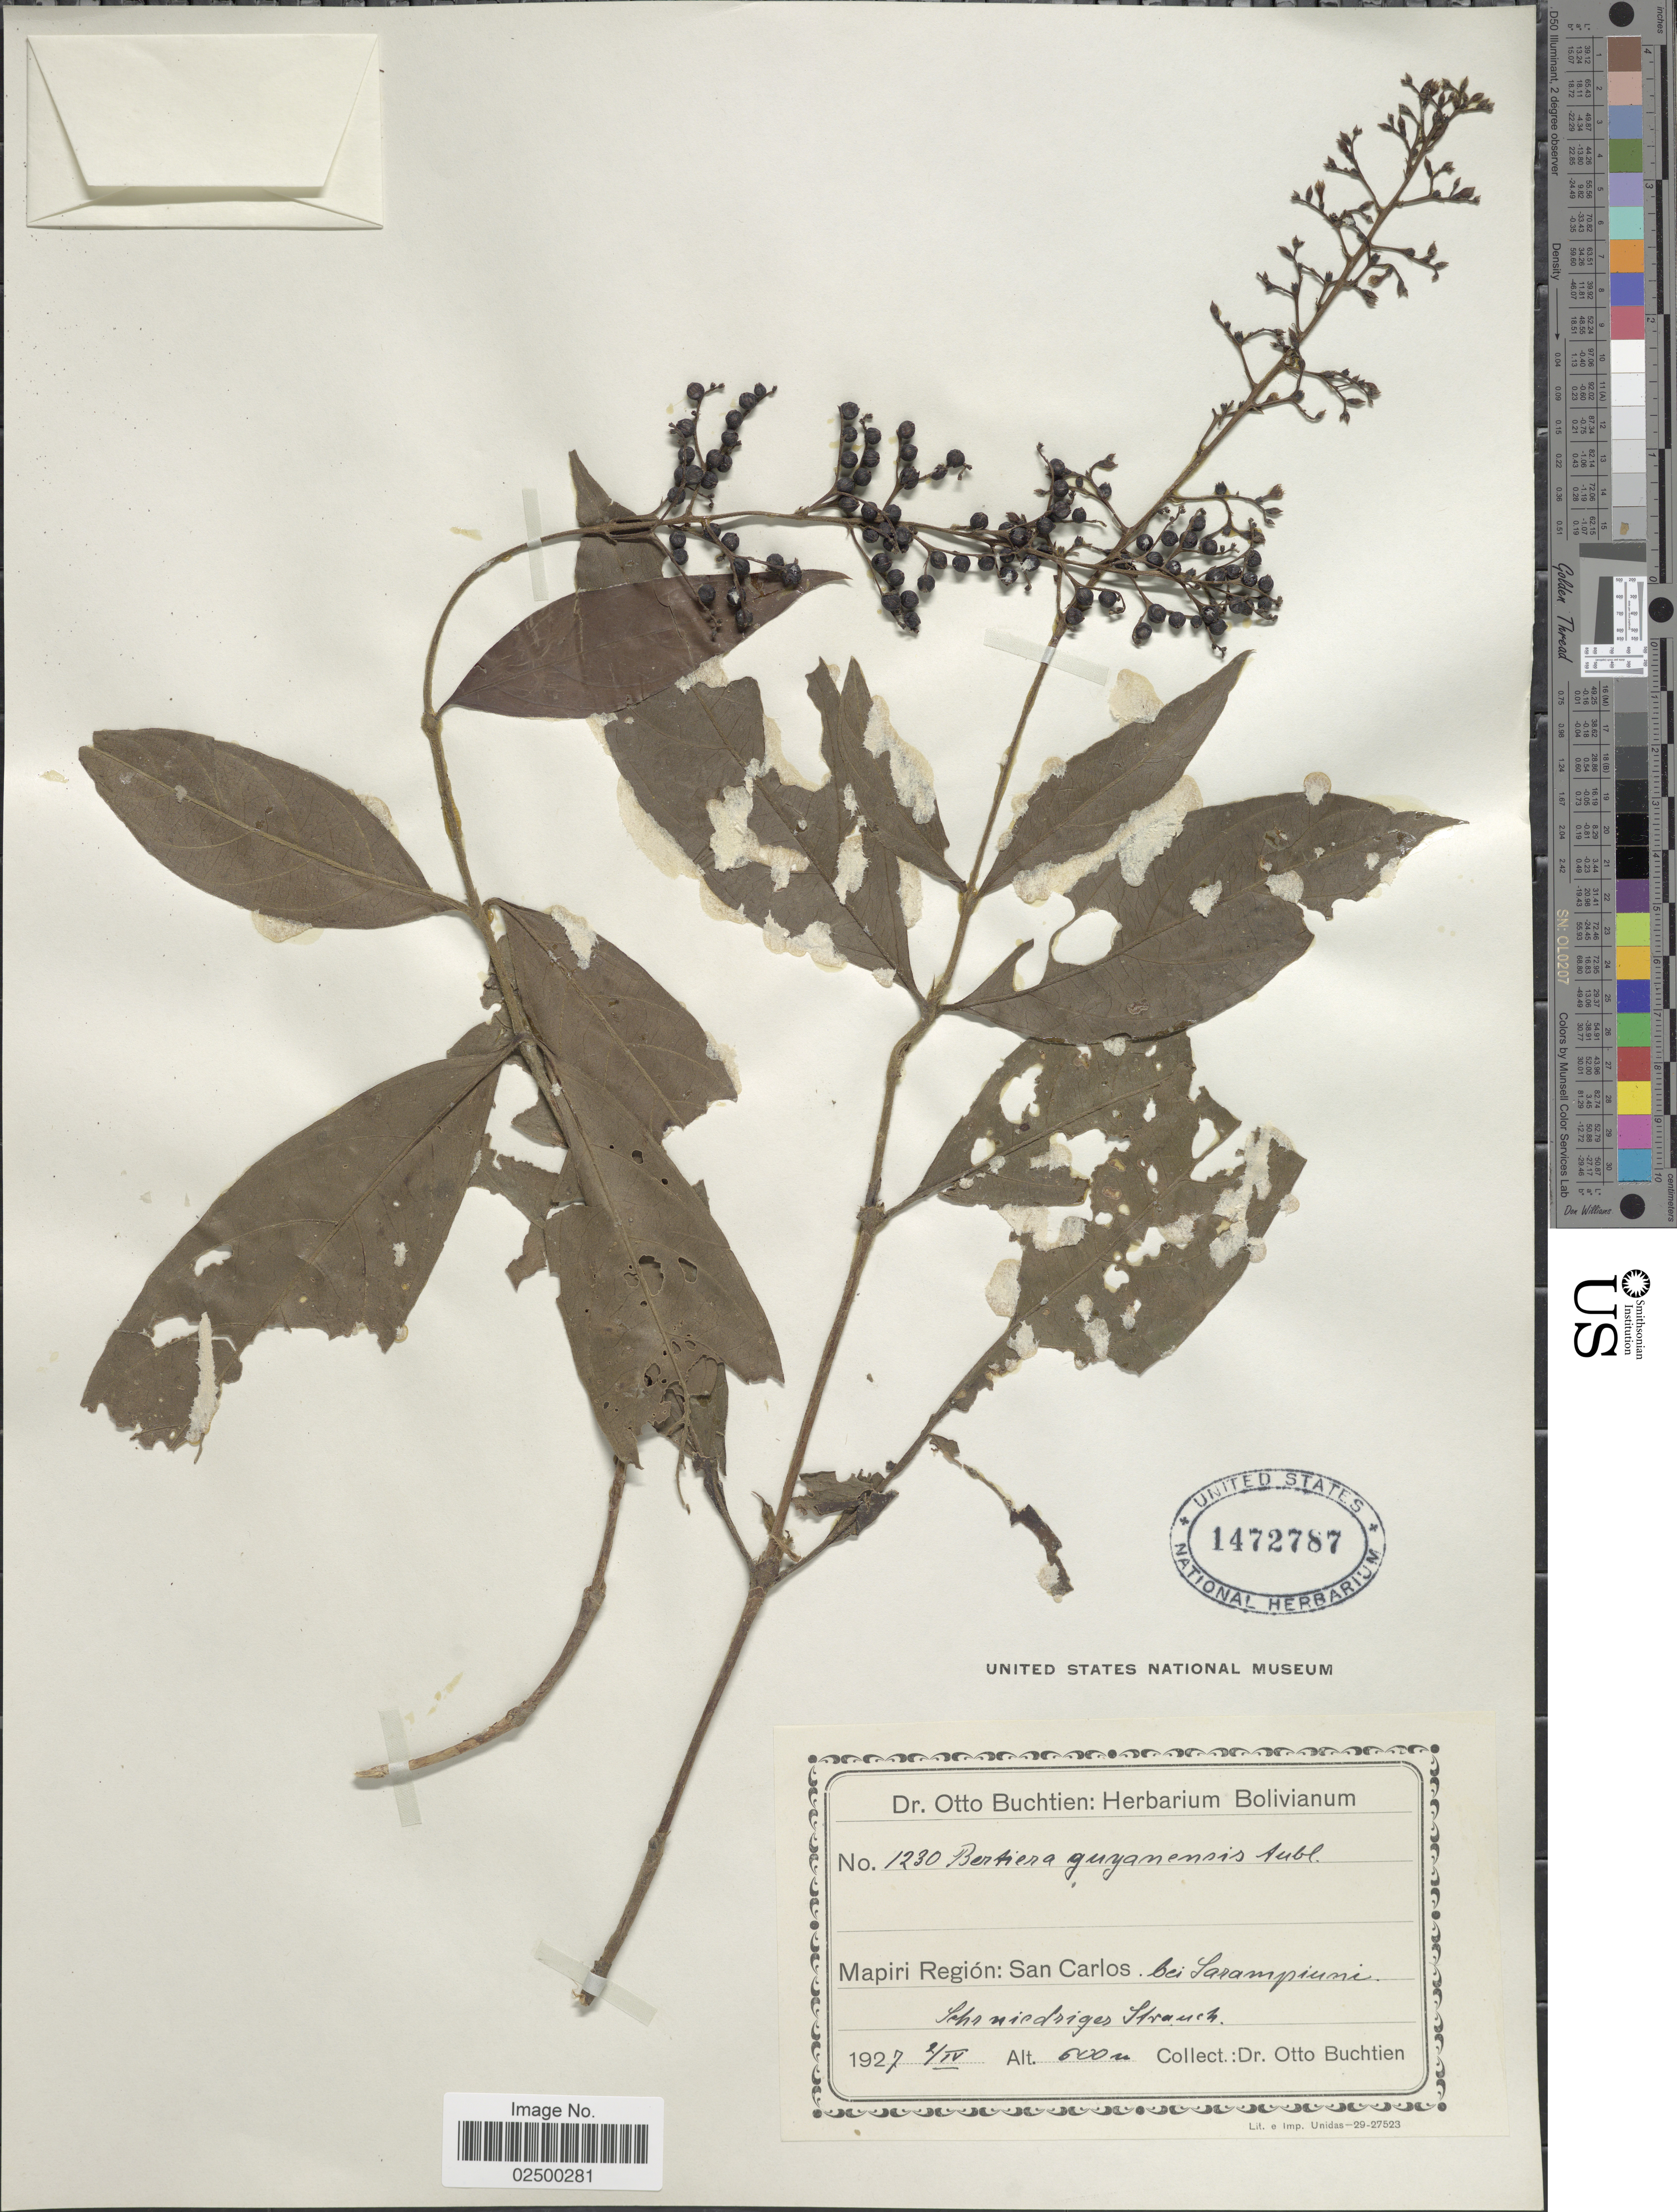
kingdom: Plantae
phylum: Tracheophyta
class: Magnoliopsida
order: Gentianales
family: Rubiaceae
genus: Bertiera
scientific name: Bertiera guianensis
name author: Aubl.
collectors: O. Buchtien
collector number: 1230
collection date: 1927-04-02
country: Bolivia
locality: Mapiri Region: San Carlos bei Sarampiuni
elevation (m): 600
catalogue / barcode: US 1472787